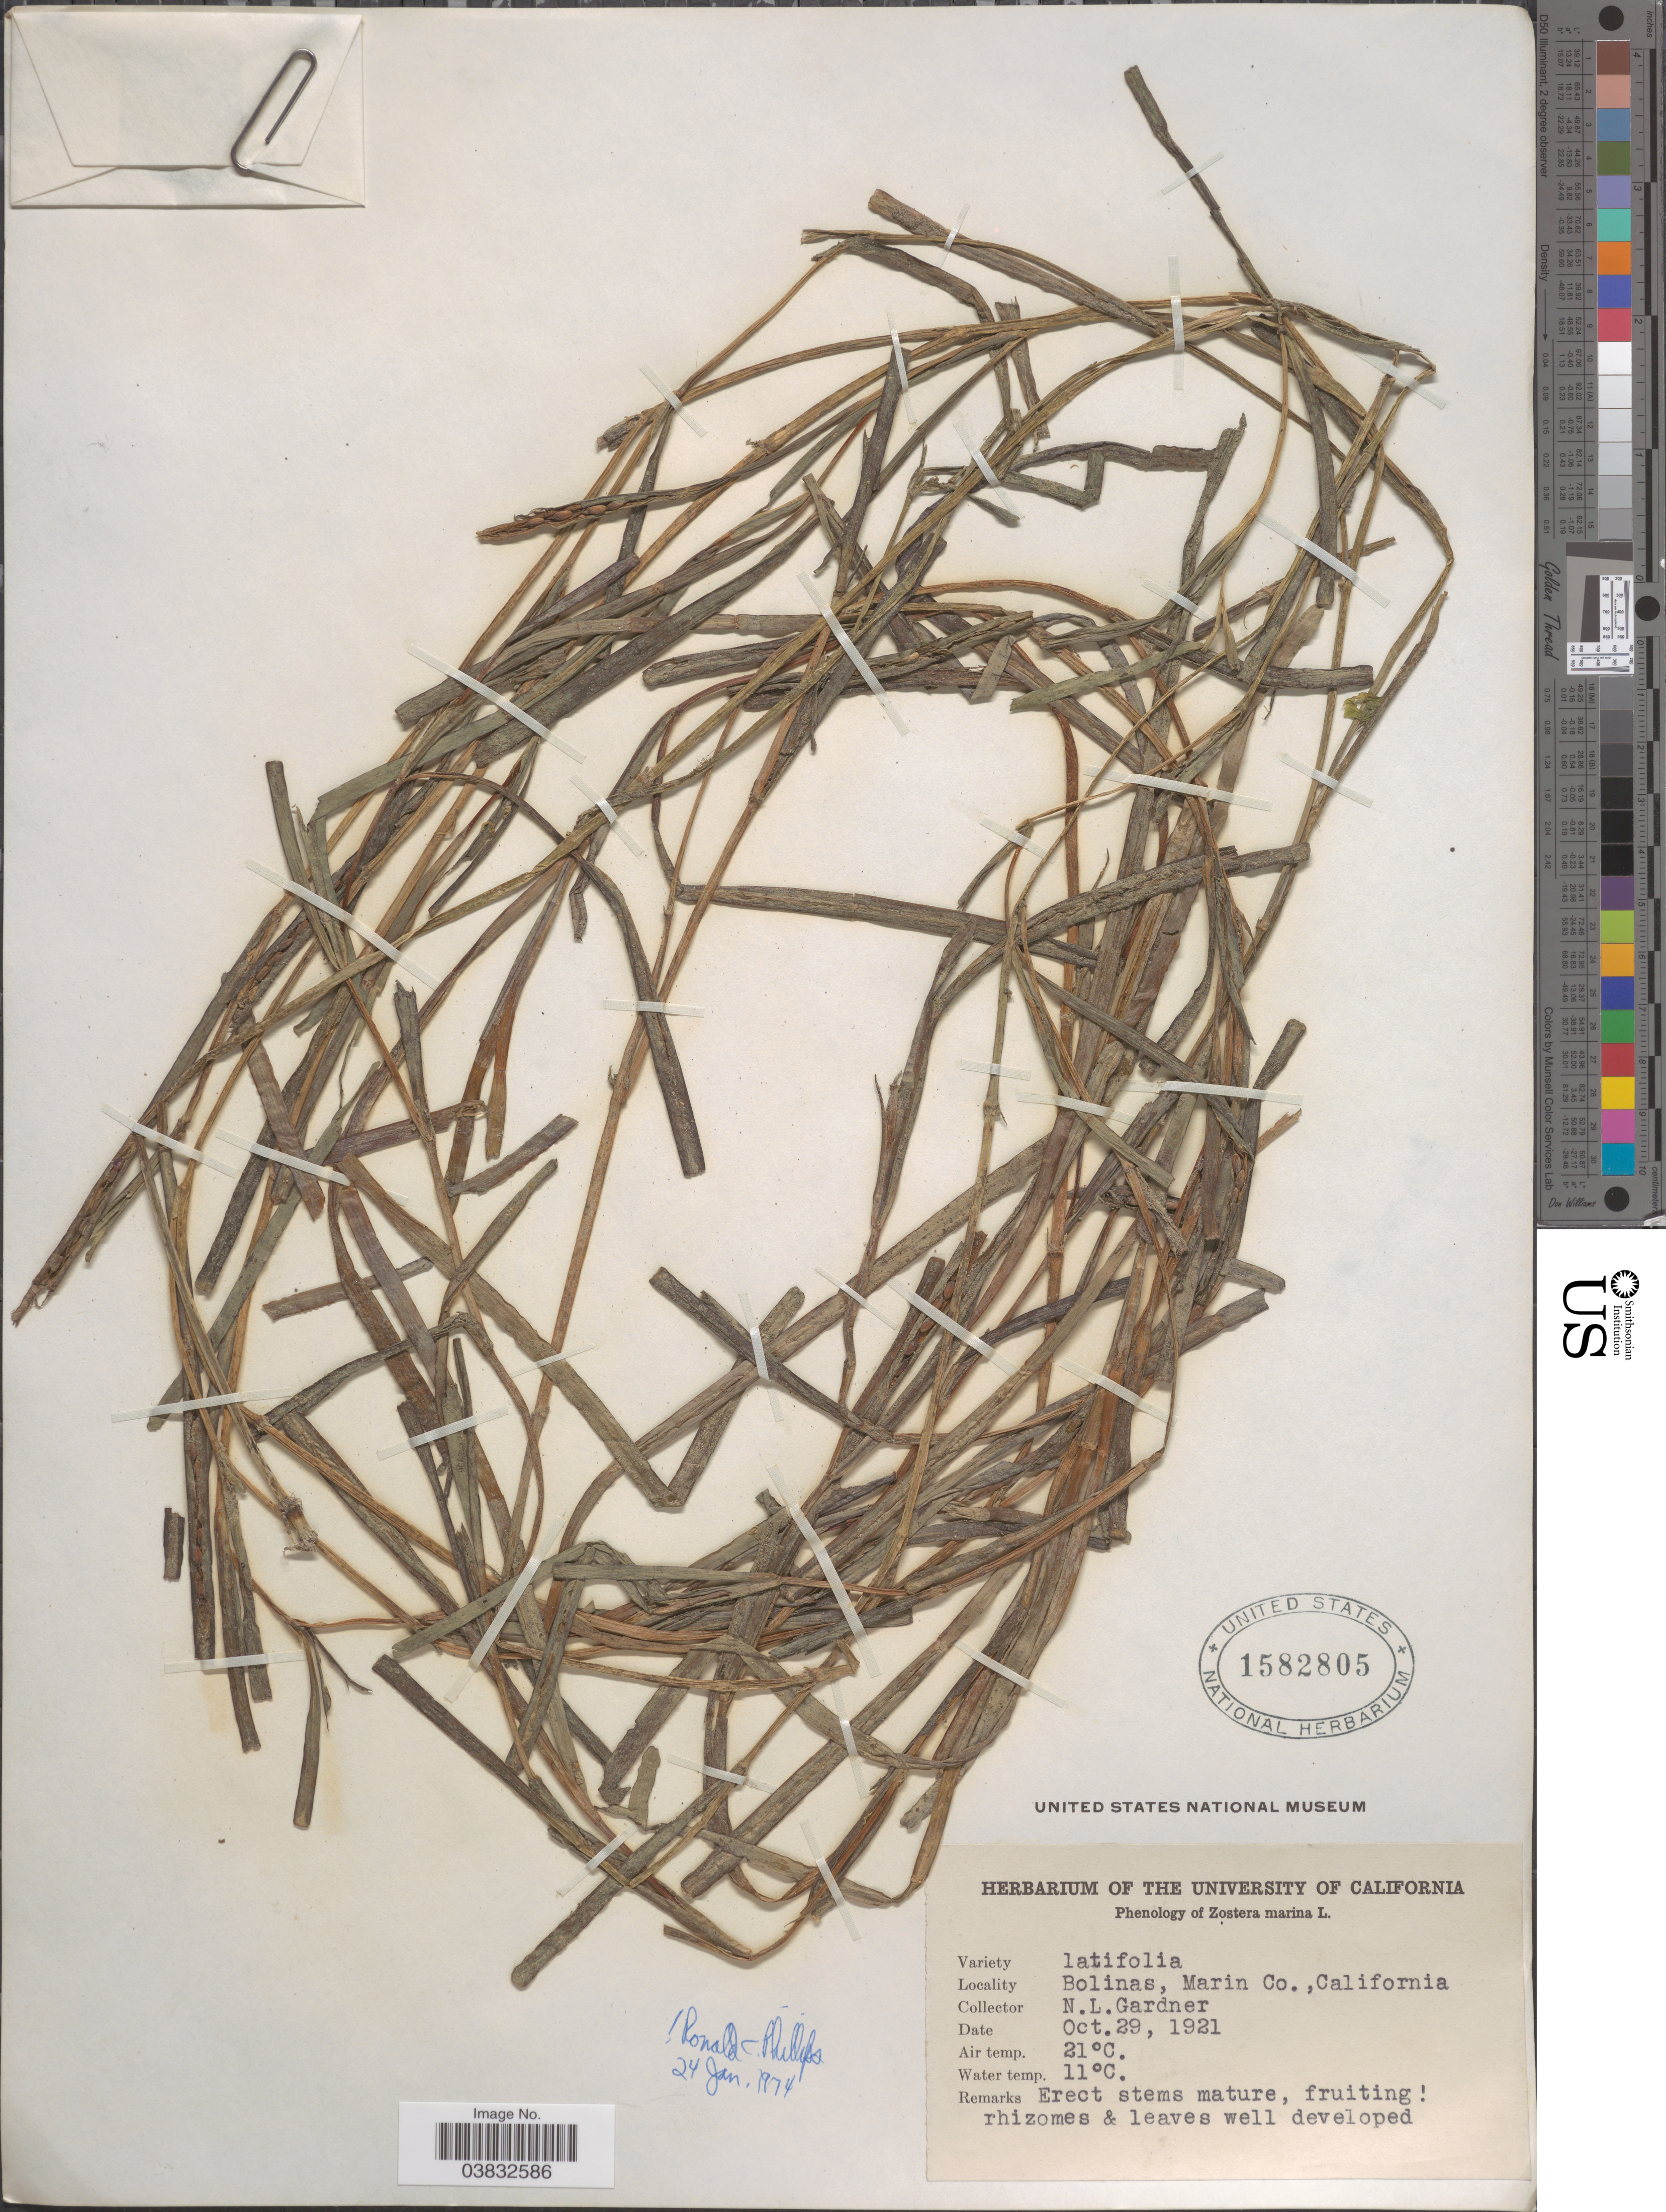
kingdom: Plantae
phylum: Tracheophyta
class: Liliopsida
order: Alismatales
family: Zosteraceae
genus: Zostera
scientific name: Zostera marina var. latifolia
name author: L.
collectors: N. Gardner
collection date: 1921-10-29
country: United States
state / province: California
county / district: Marin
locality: Bolinas, Marin Co.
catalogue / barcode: US 1582805